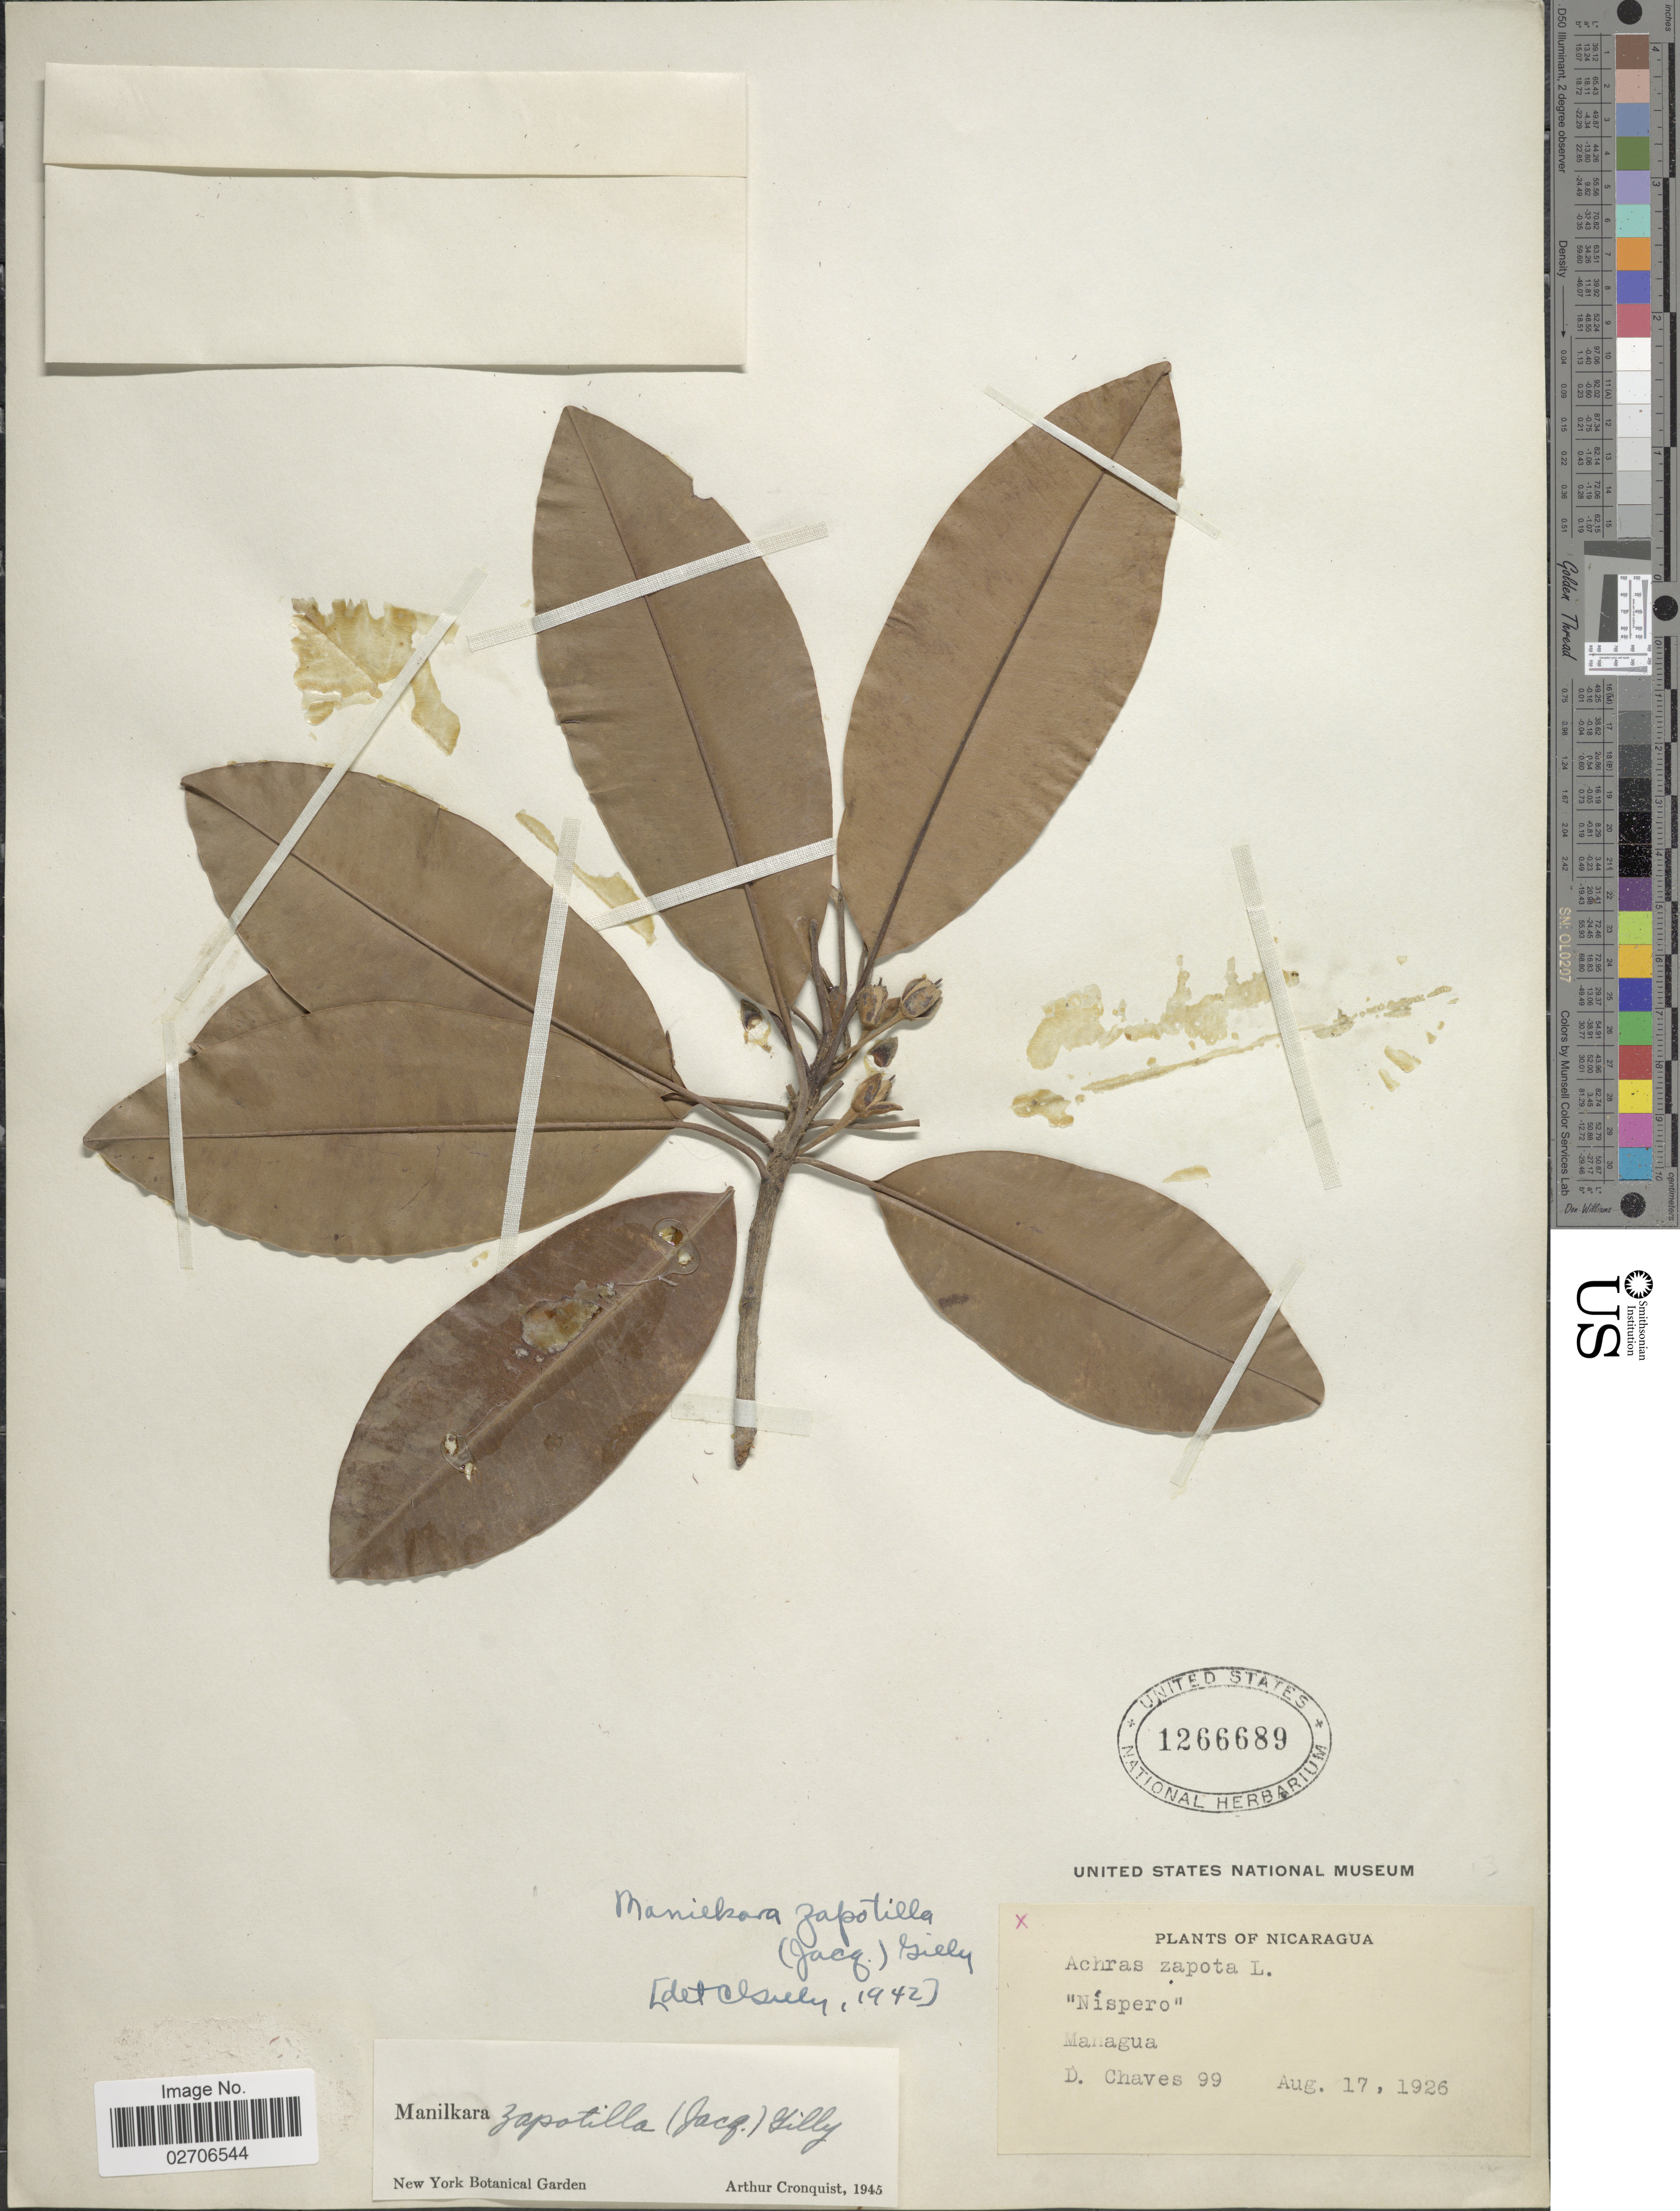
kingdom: Plantae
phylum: Tracheophyta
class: Magnoliopsida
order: Ericales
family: Sapotaceae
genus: Manilkara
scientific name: Manilkara zapota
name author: (L.) P. Royen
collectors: D. Chaves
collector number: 99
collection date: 1926-08-17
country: Nicaragua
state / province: Managua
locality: Managua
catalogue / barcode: US 1266689